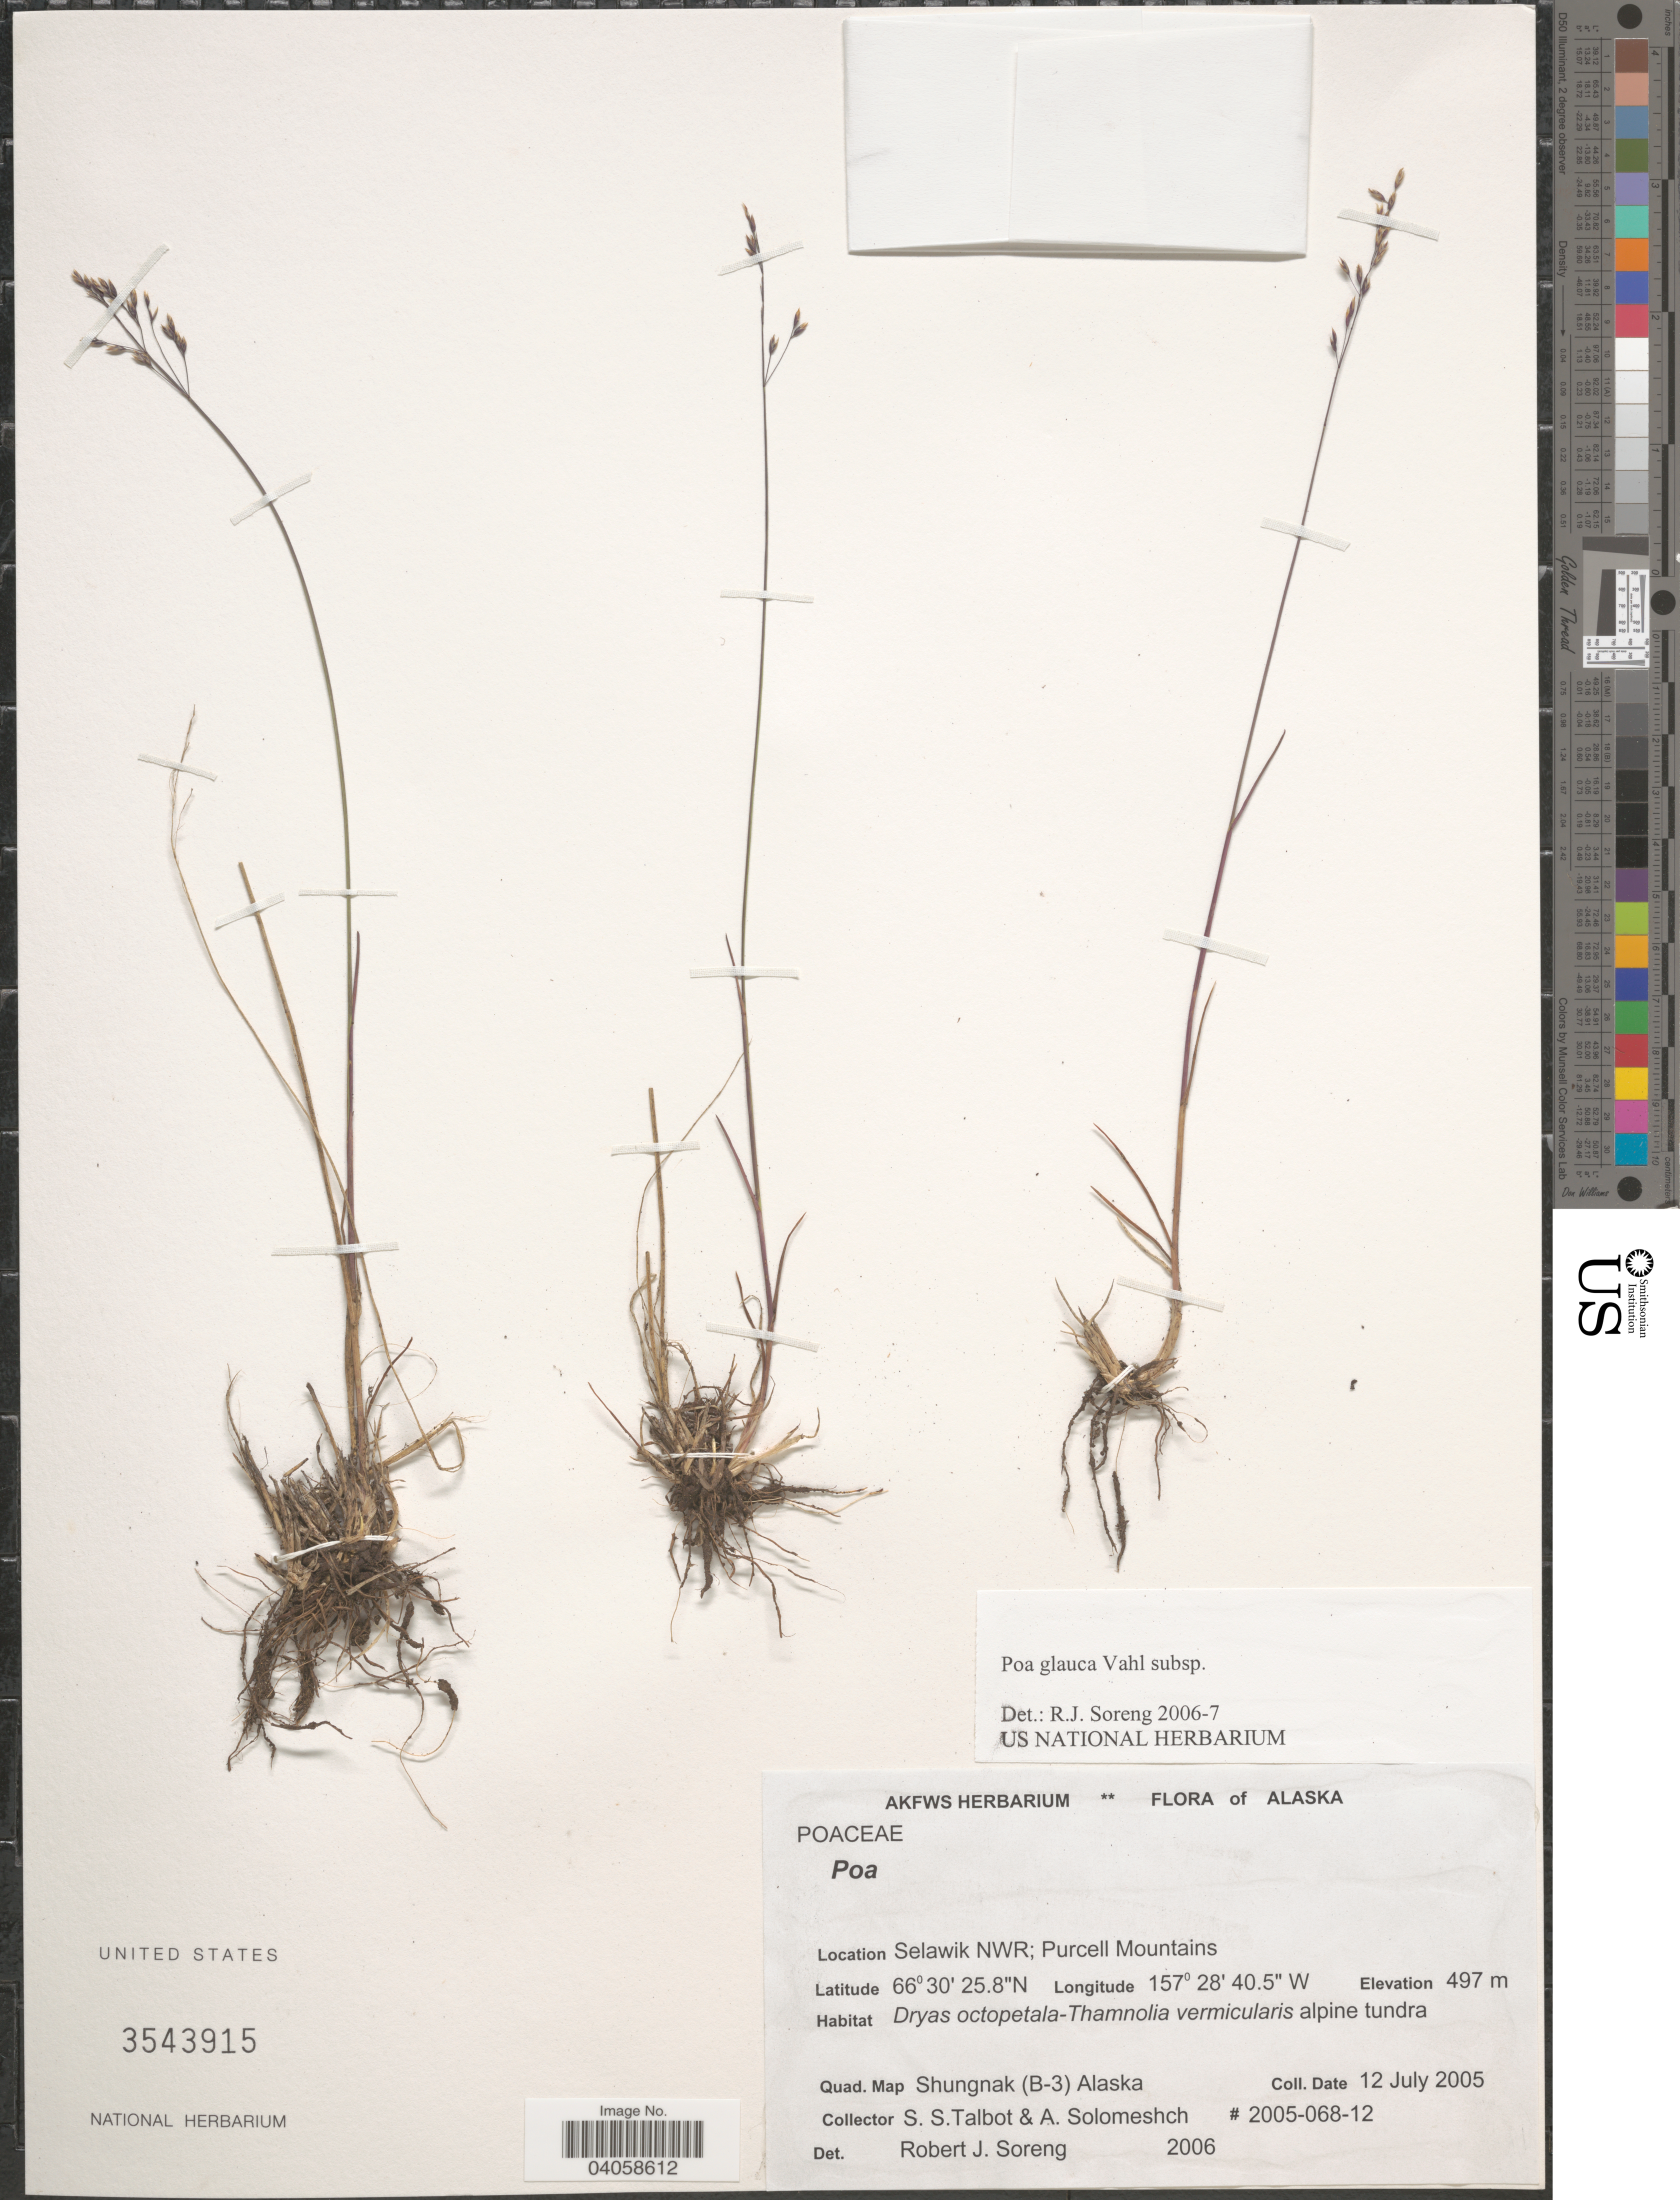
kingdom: Plantae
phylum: Tracheophyta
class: Liliopsida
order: Poales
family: Poaceae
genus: Poa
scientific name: Poa glauca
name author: Vahl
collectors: S. S. Talbot & A. Solomeshch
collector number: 2005-068-12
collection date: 2005-07-12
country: United States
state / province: Alaska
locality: Selawik NWR; Purcell Mountains. Quad. Map Shungnak (B-3).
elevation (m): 497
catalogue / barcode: US 3543915